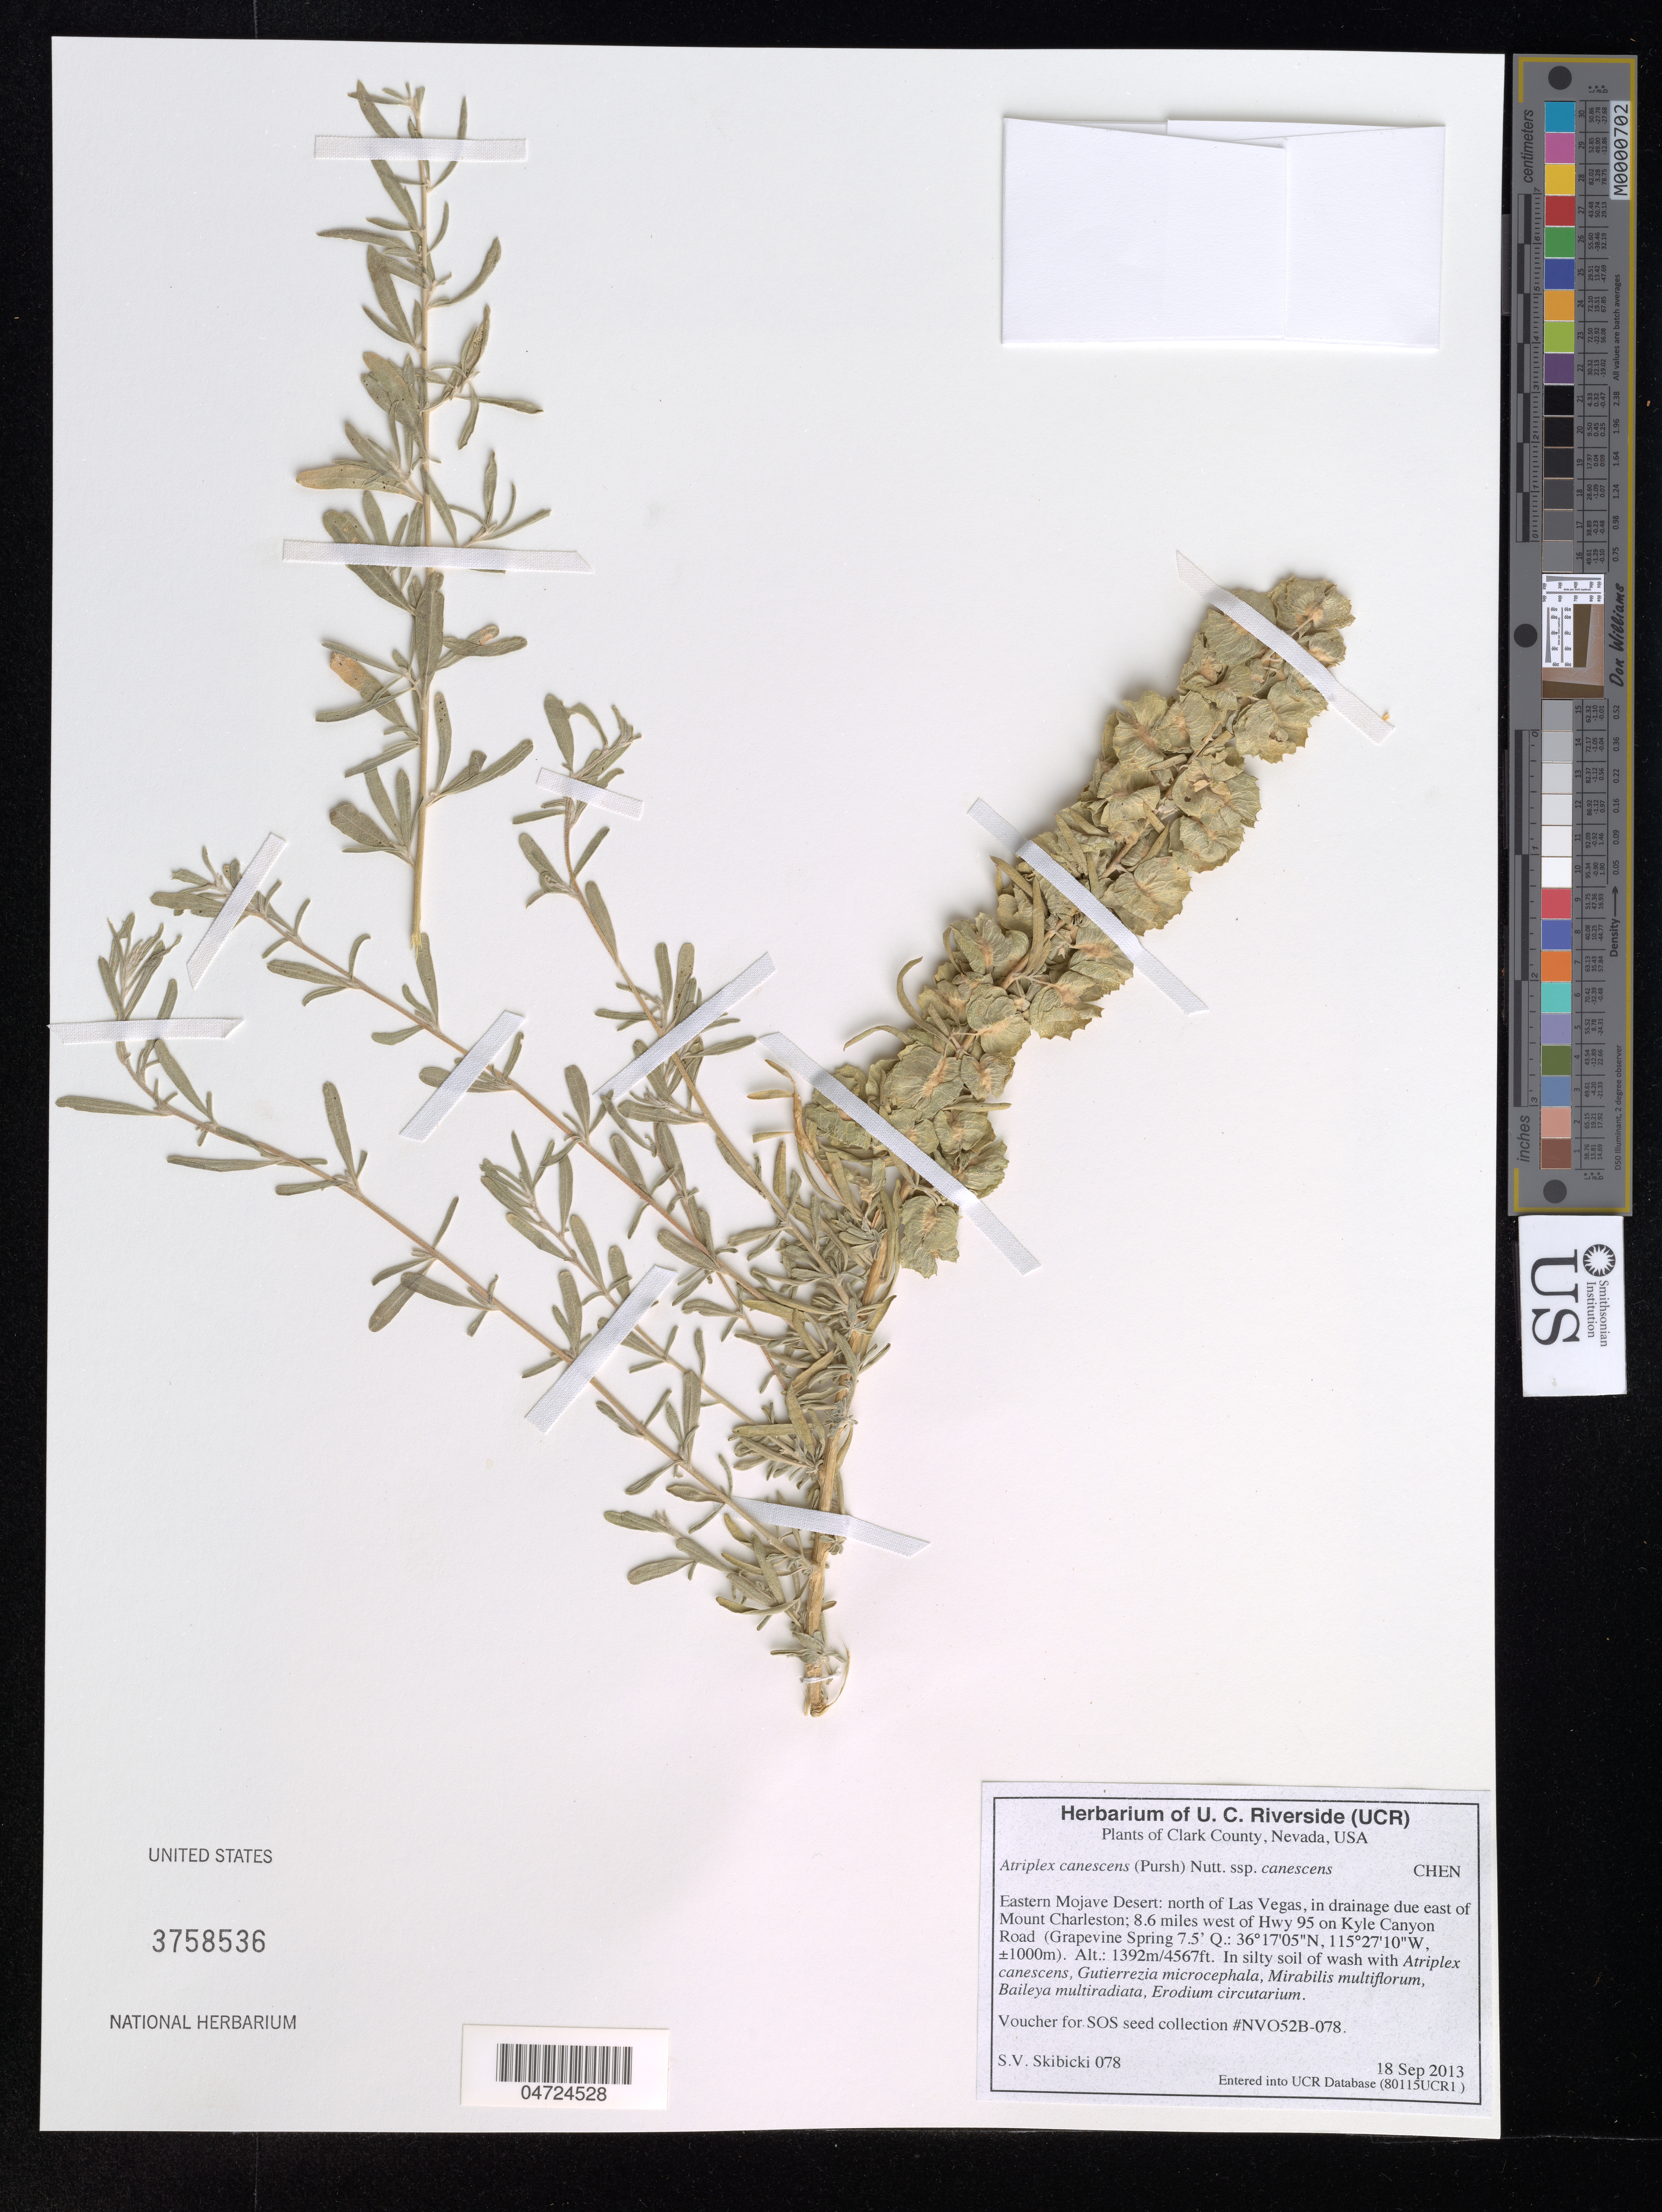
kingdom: Plantae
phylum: Tracheophyta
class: Magnoliopsida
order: Caryophyllales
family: Amaranthaceae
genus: Atriplex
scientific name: Atriplex canescens subsp. canescens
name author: (Pursh) Nutt.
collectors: S. Skibicki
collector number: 078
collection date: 2013-09-18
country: United States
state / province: Nevada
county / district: Clark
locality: Clark County. Eastern Mojave Desert: north of Las Vegas, in drainage due east of Mount Charleston; 8.6 miles west of Hwy 95 on Kyle Canyon Road (Grapevine Spring 7.5' Q: ± 1000m).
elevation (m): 1392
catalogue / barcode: US 3758536